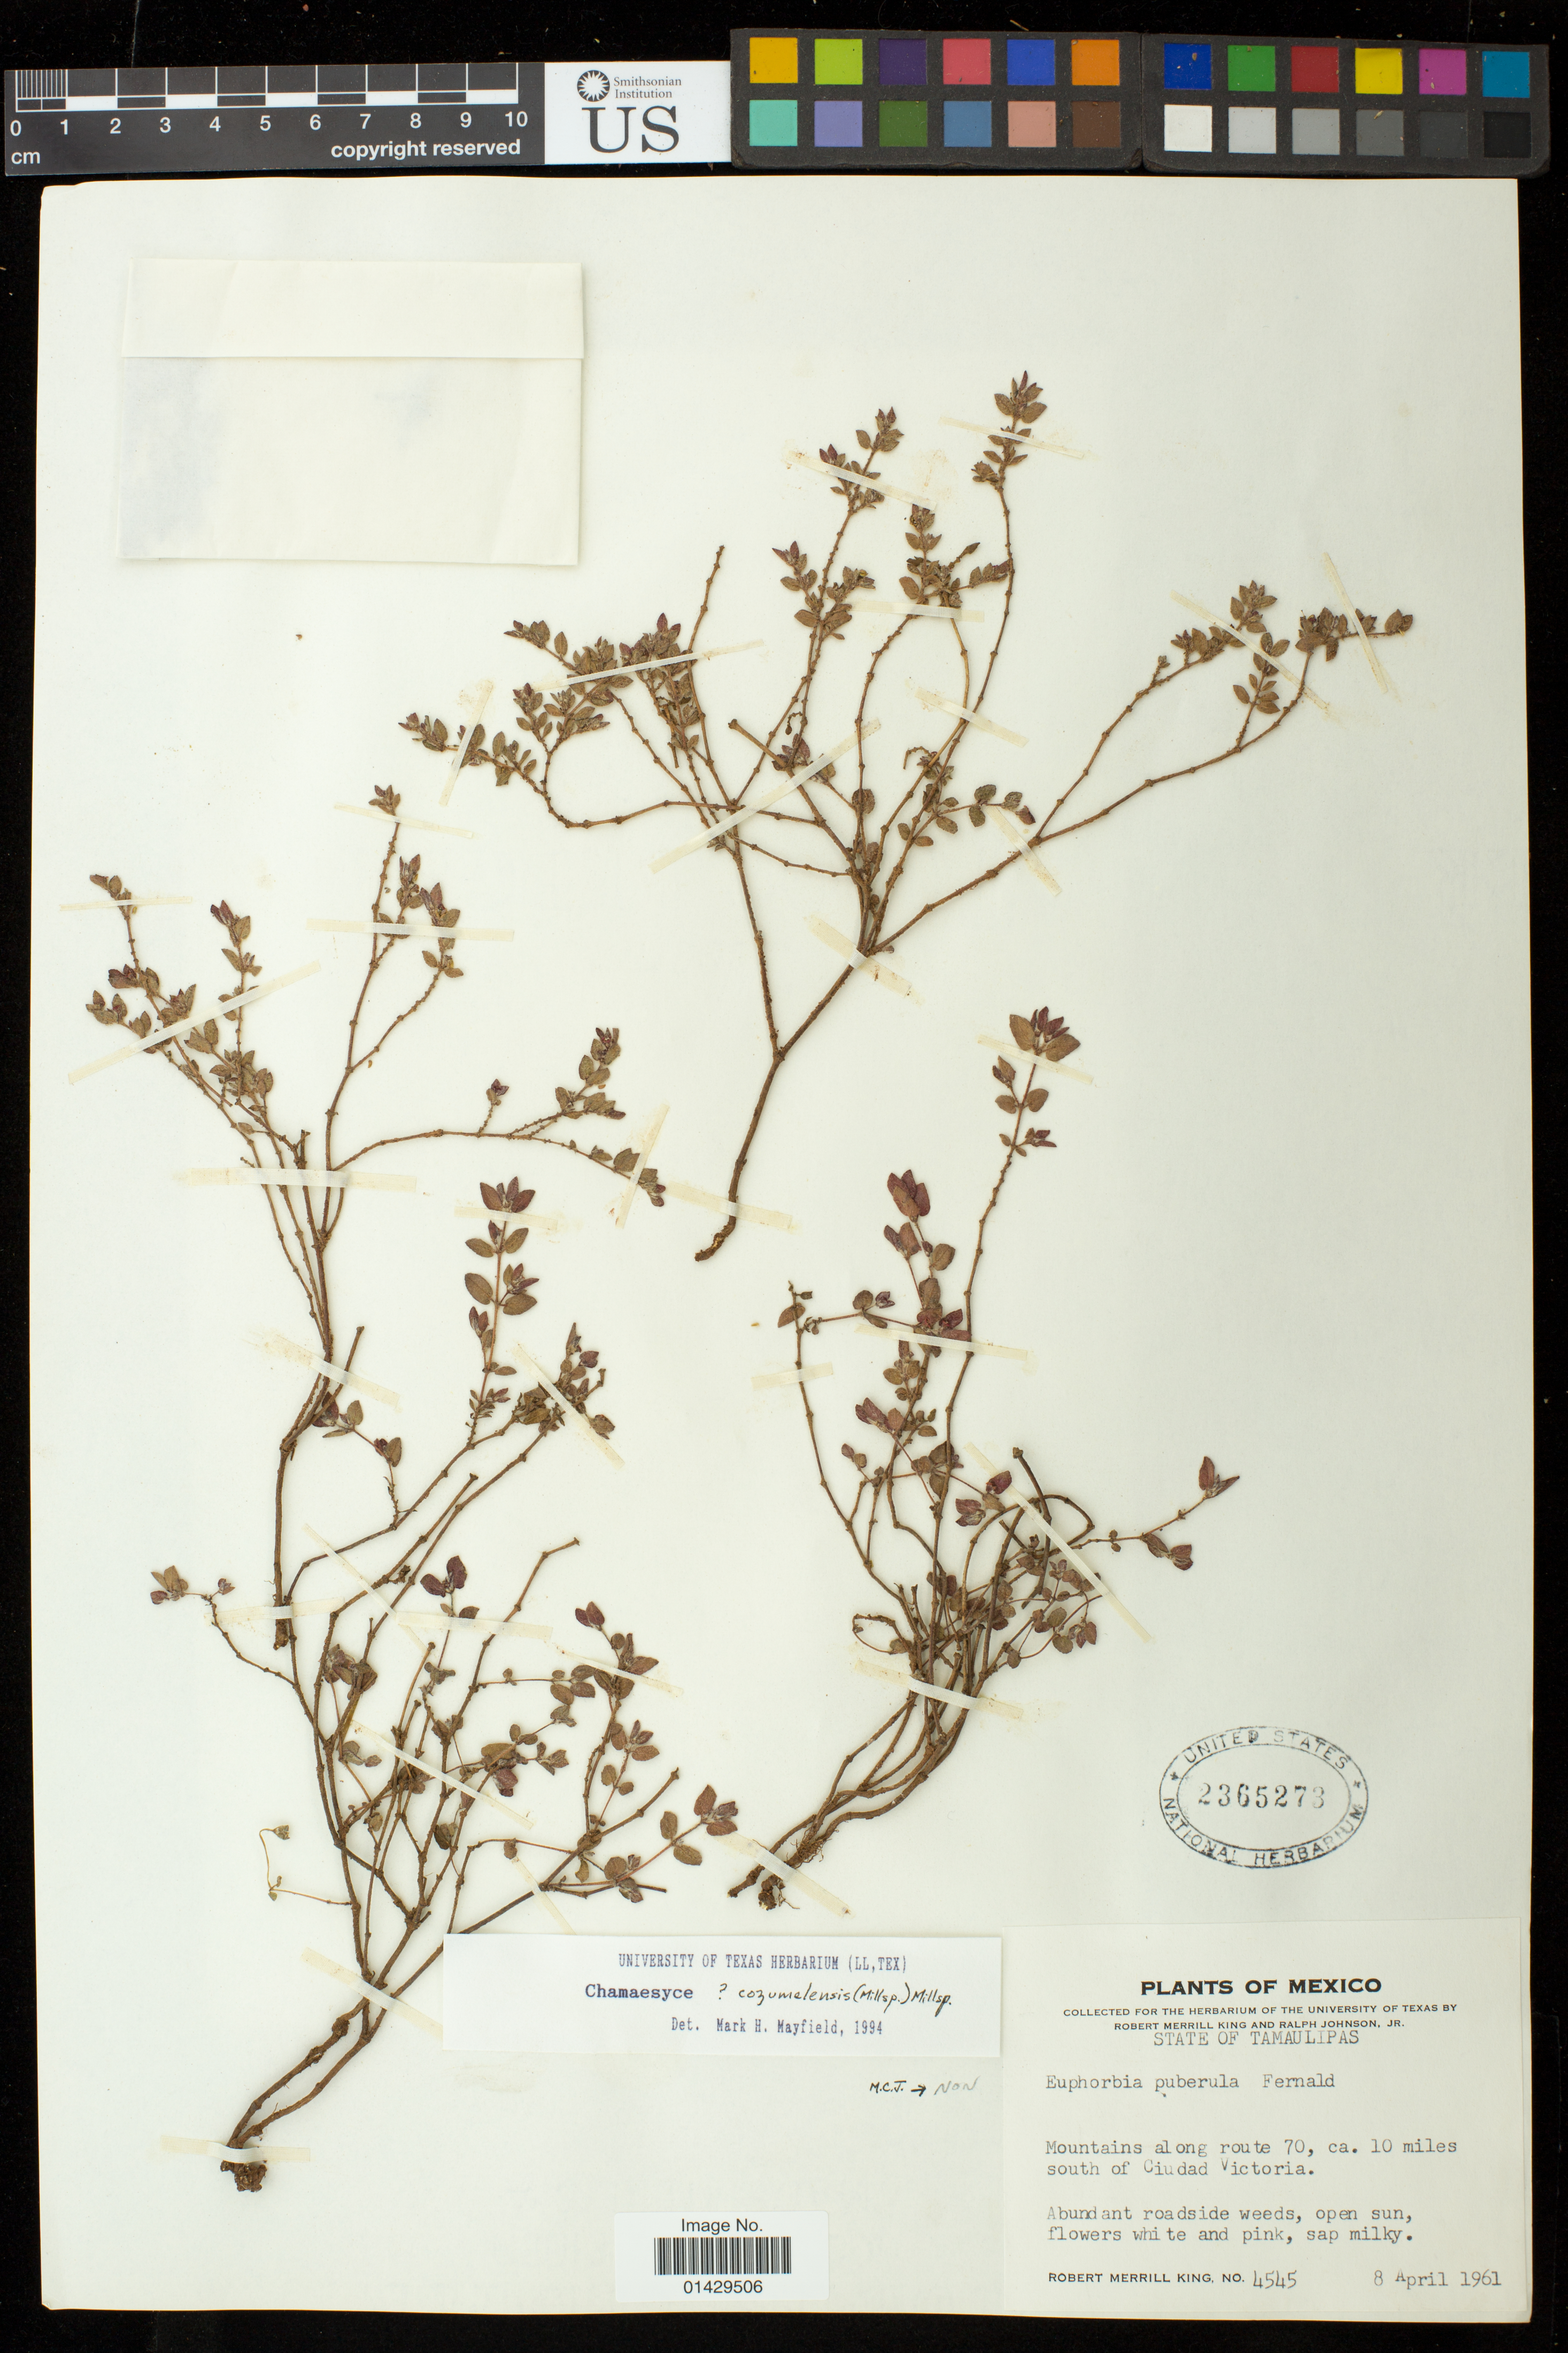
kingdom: Plantae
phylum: Tracheophyta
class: Magnoliopsida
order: Malpighiales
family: Euphorbiaceae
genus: Euphorbia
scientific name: Euphorbia cozumelensis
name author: Millsp.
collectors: R. M. King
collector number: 4545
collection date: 1961-04-08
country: Mexico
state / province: Tamaulipas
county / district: Victoria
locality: Mountains along route 70, ca. 10 miles south of Ciudad Victoria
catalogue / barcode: US 2365273